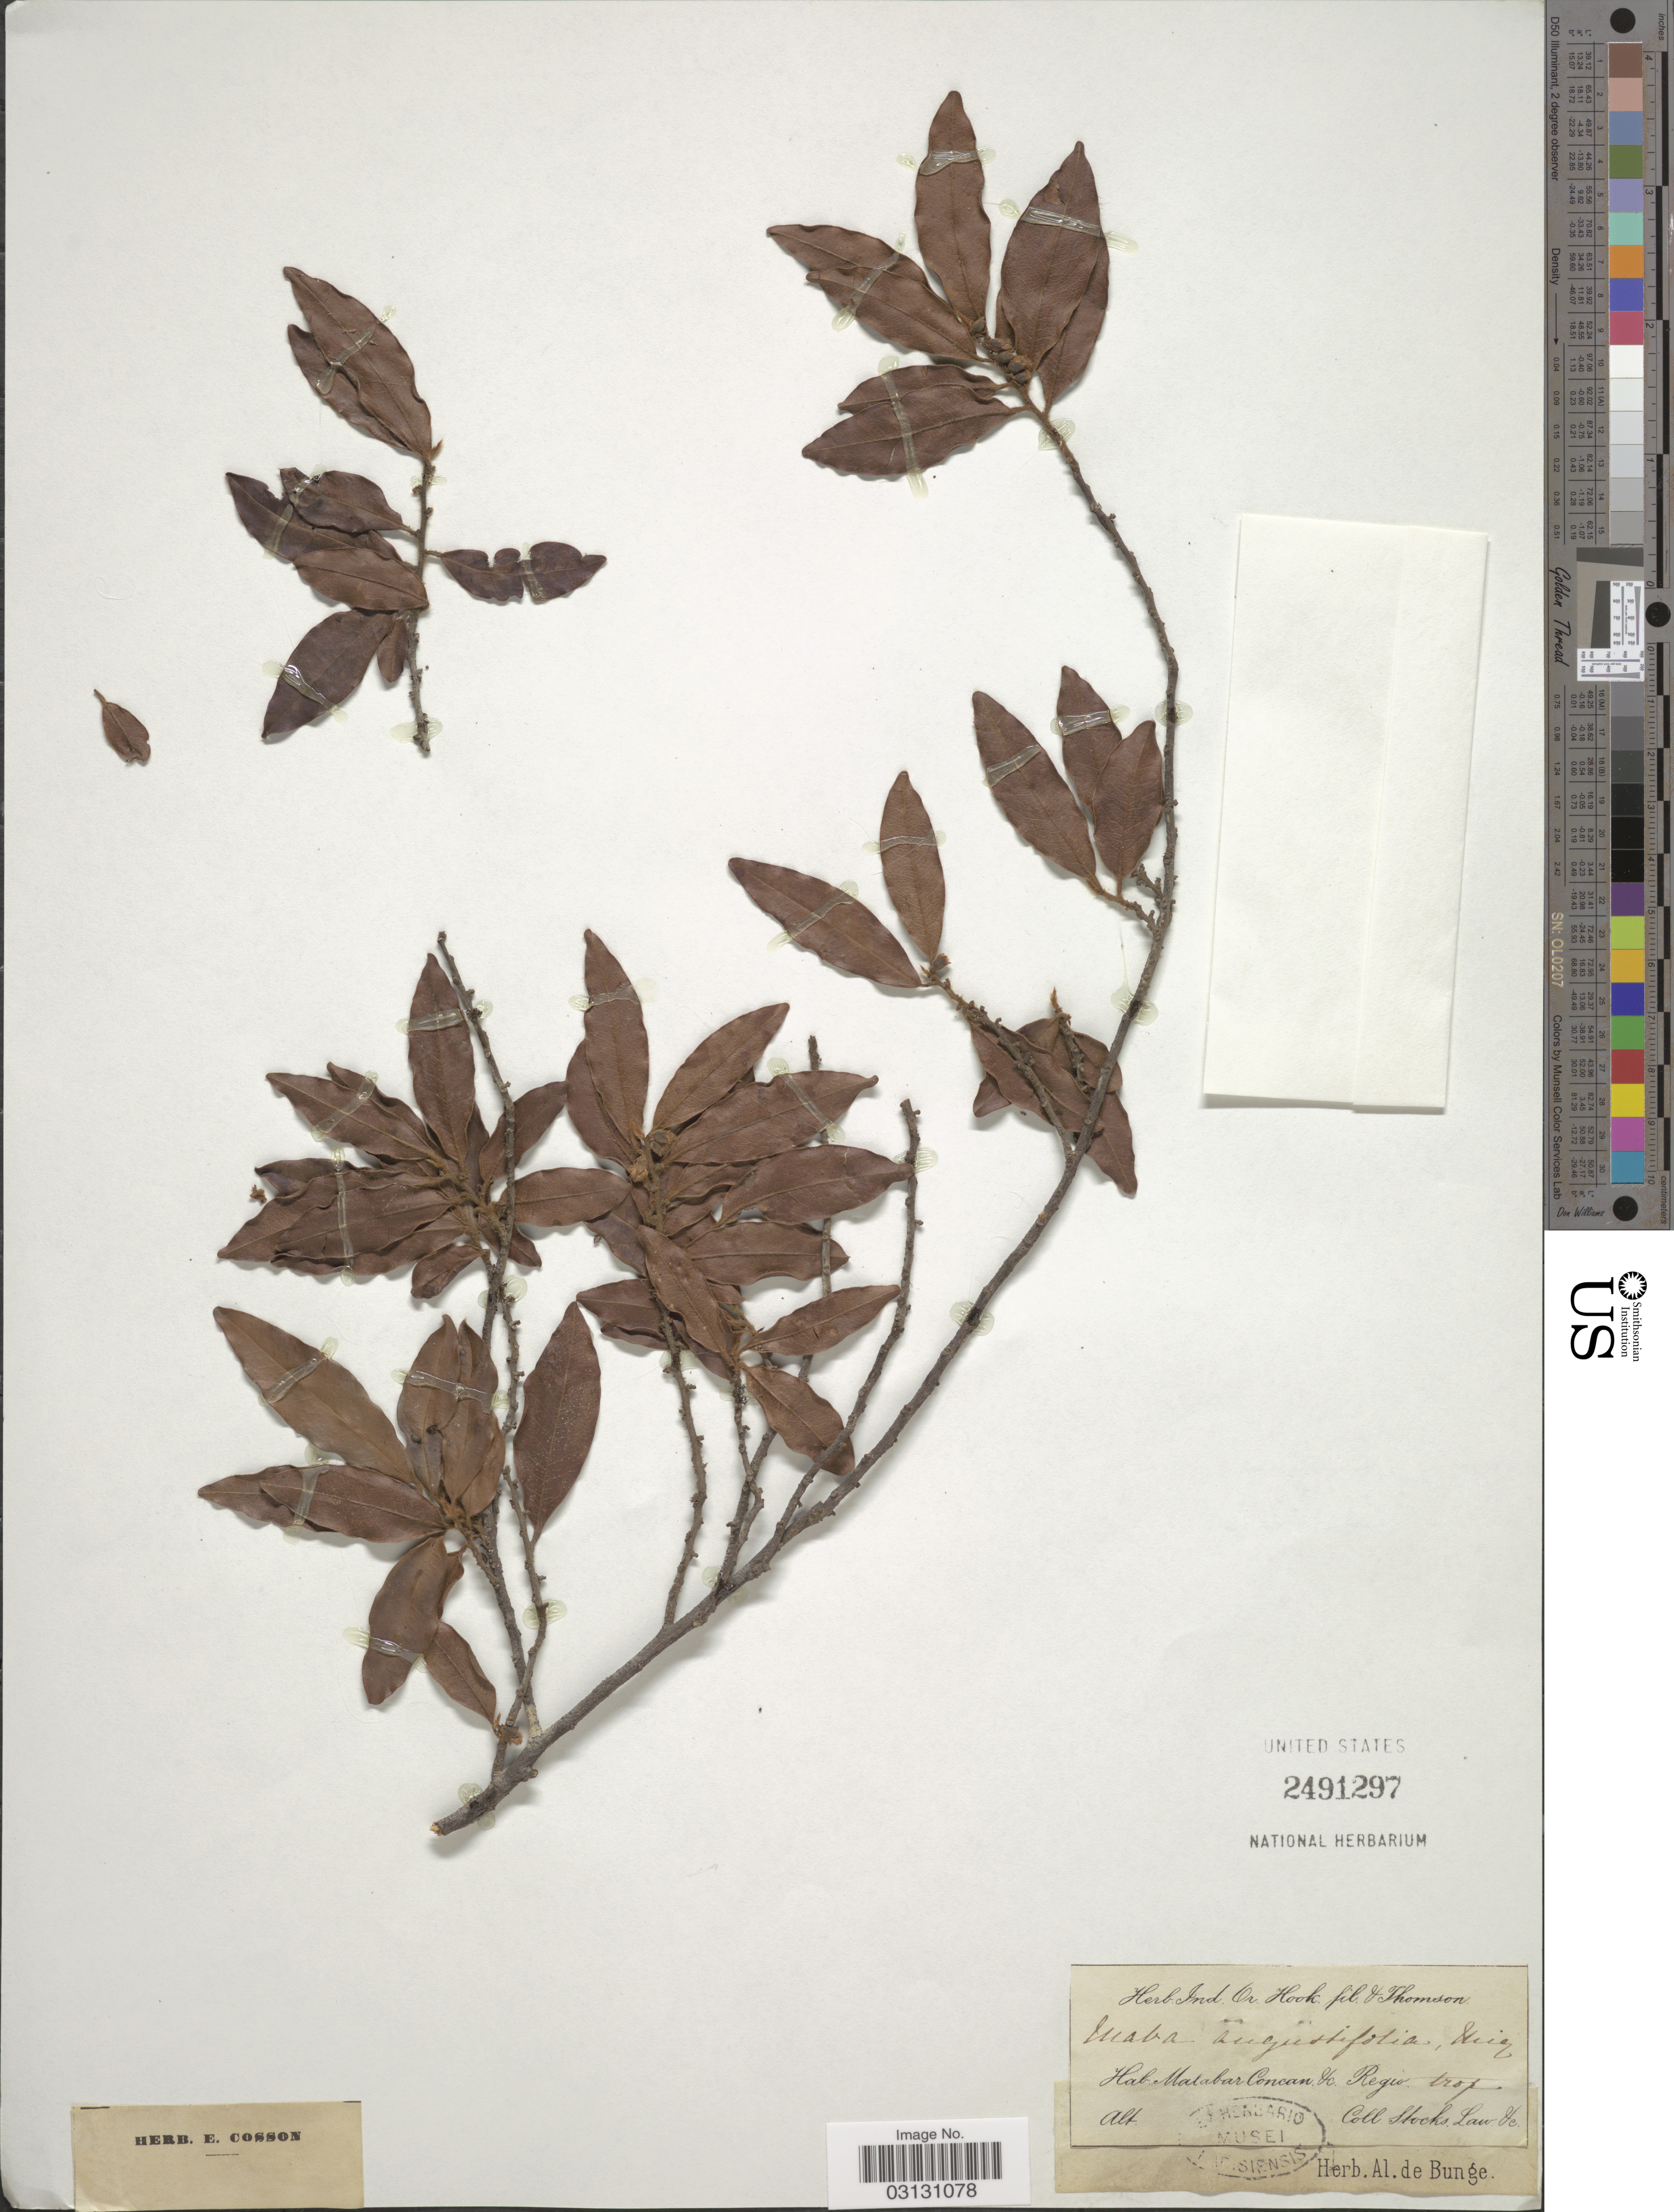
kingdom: Plantae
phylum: Tracheophyta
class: Magnoliopsida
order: Ericales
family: Ebenaceae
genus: Diospyros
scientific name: Diospyros ferrea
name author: (Willd.) Bakh.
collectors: Stocks, -- & -. Law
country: India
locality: Matabar Concan. & Regio. trop.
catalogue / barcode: US 2491297